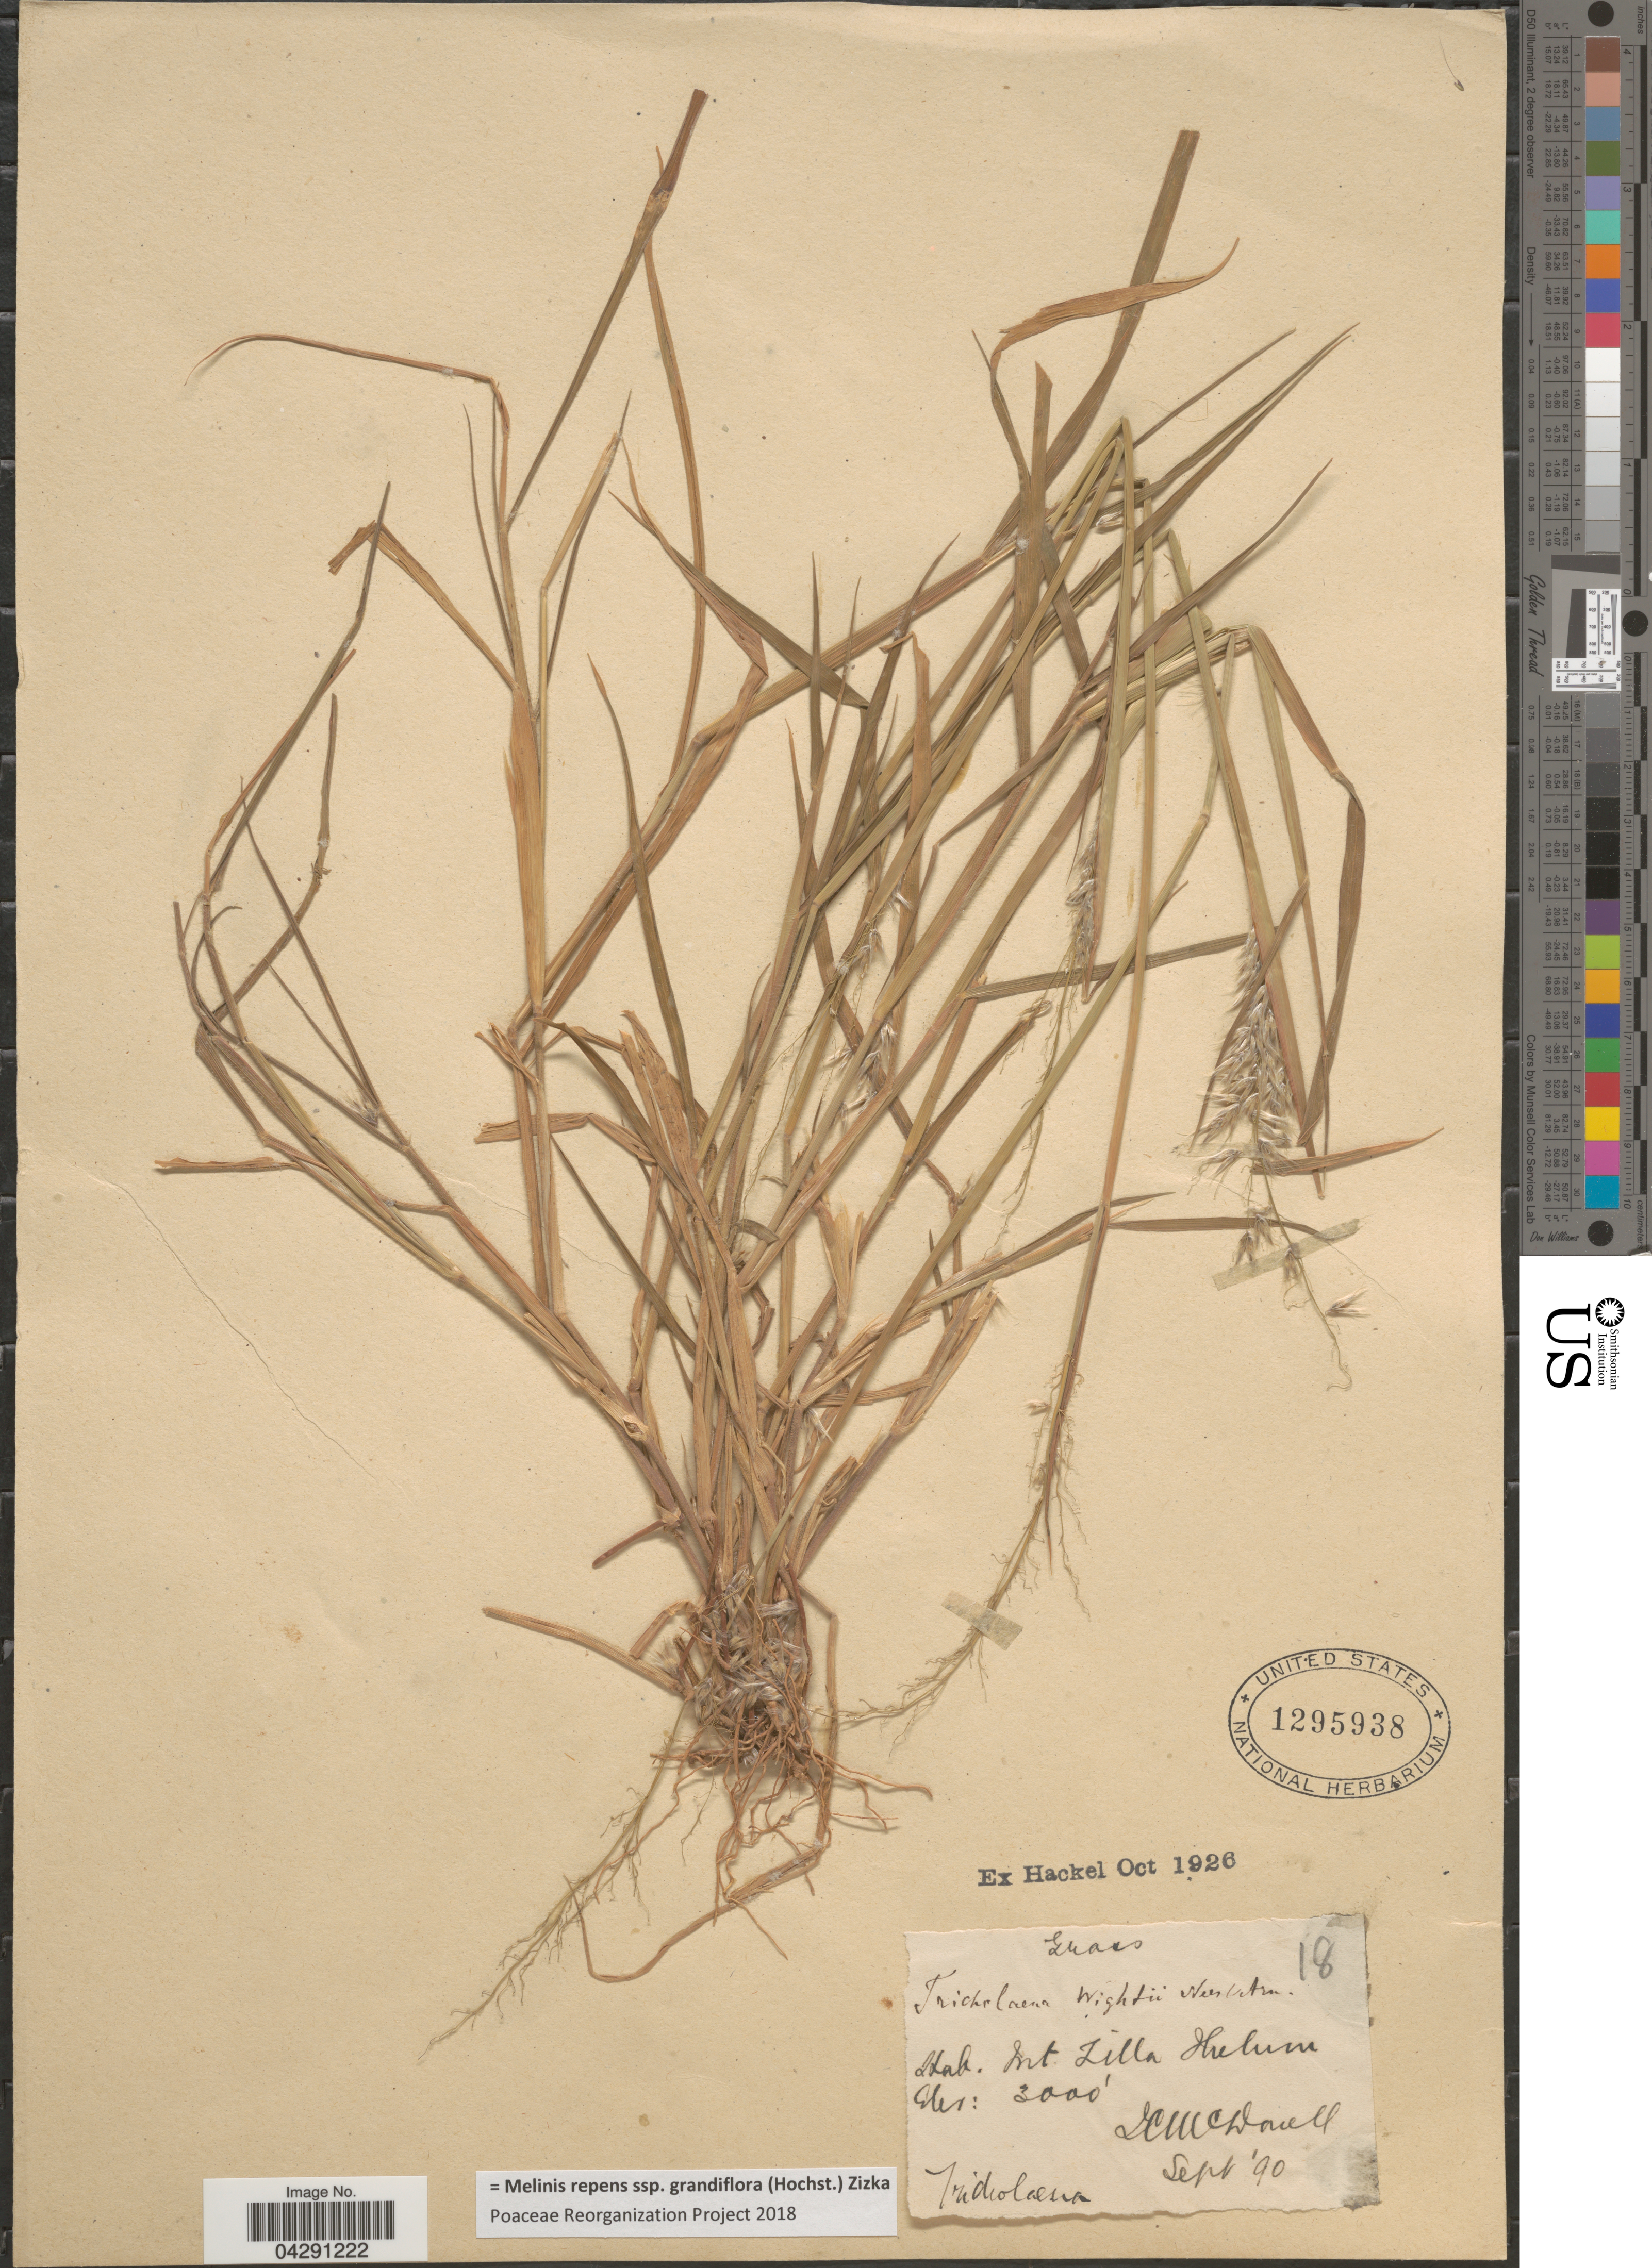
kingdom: Plantae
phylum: Tracheophyta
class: Liliopsida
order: Poales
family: Poaceae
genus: Melinis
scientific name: Melinis repens subsp. grandiflora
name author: (Hochst.) Zizka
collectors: J. McDowell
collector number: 18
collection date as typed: Transcribed d/m/y: /9/90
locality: Mt. Tilla [interpreted] Hulum.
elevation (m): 914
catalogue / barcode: US 1295938